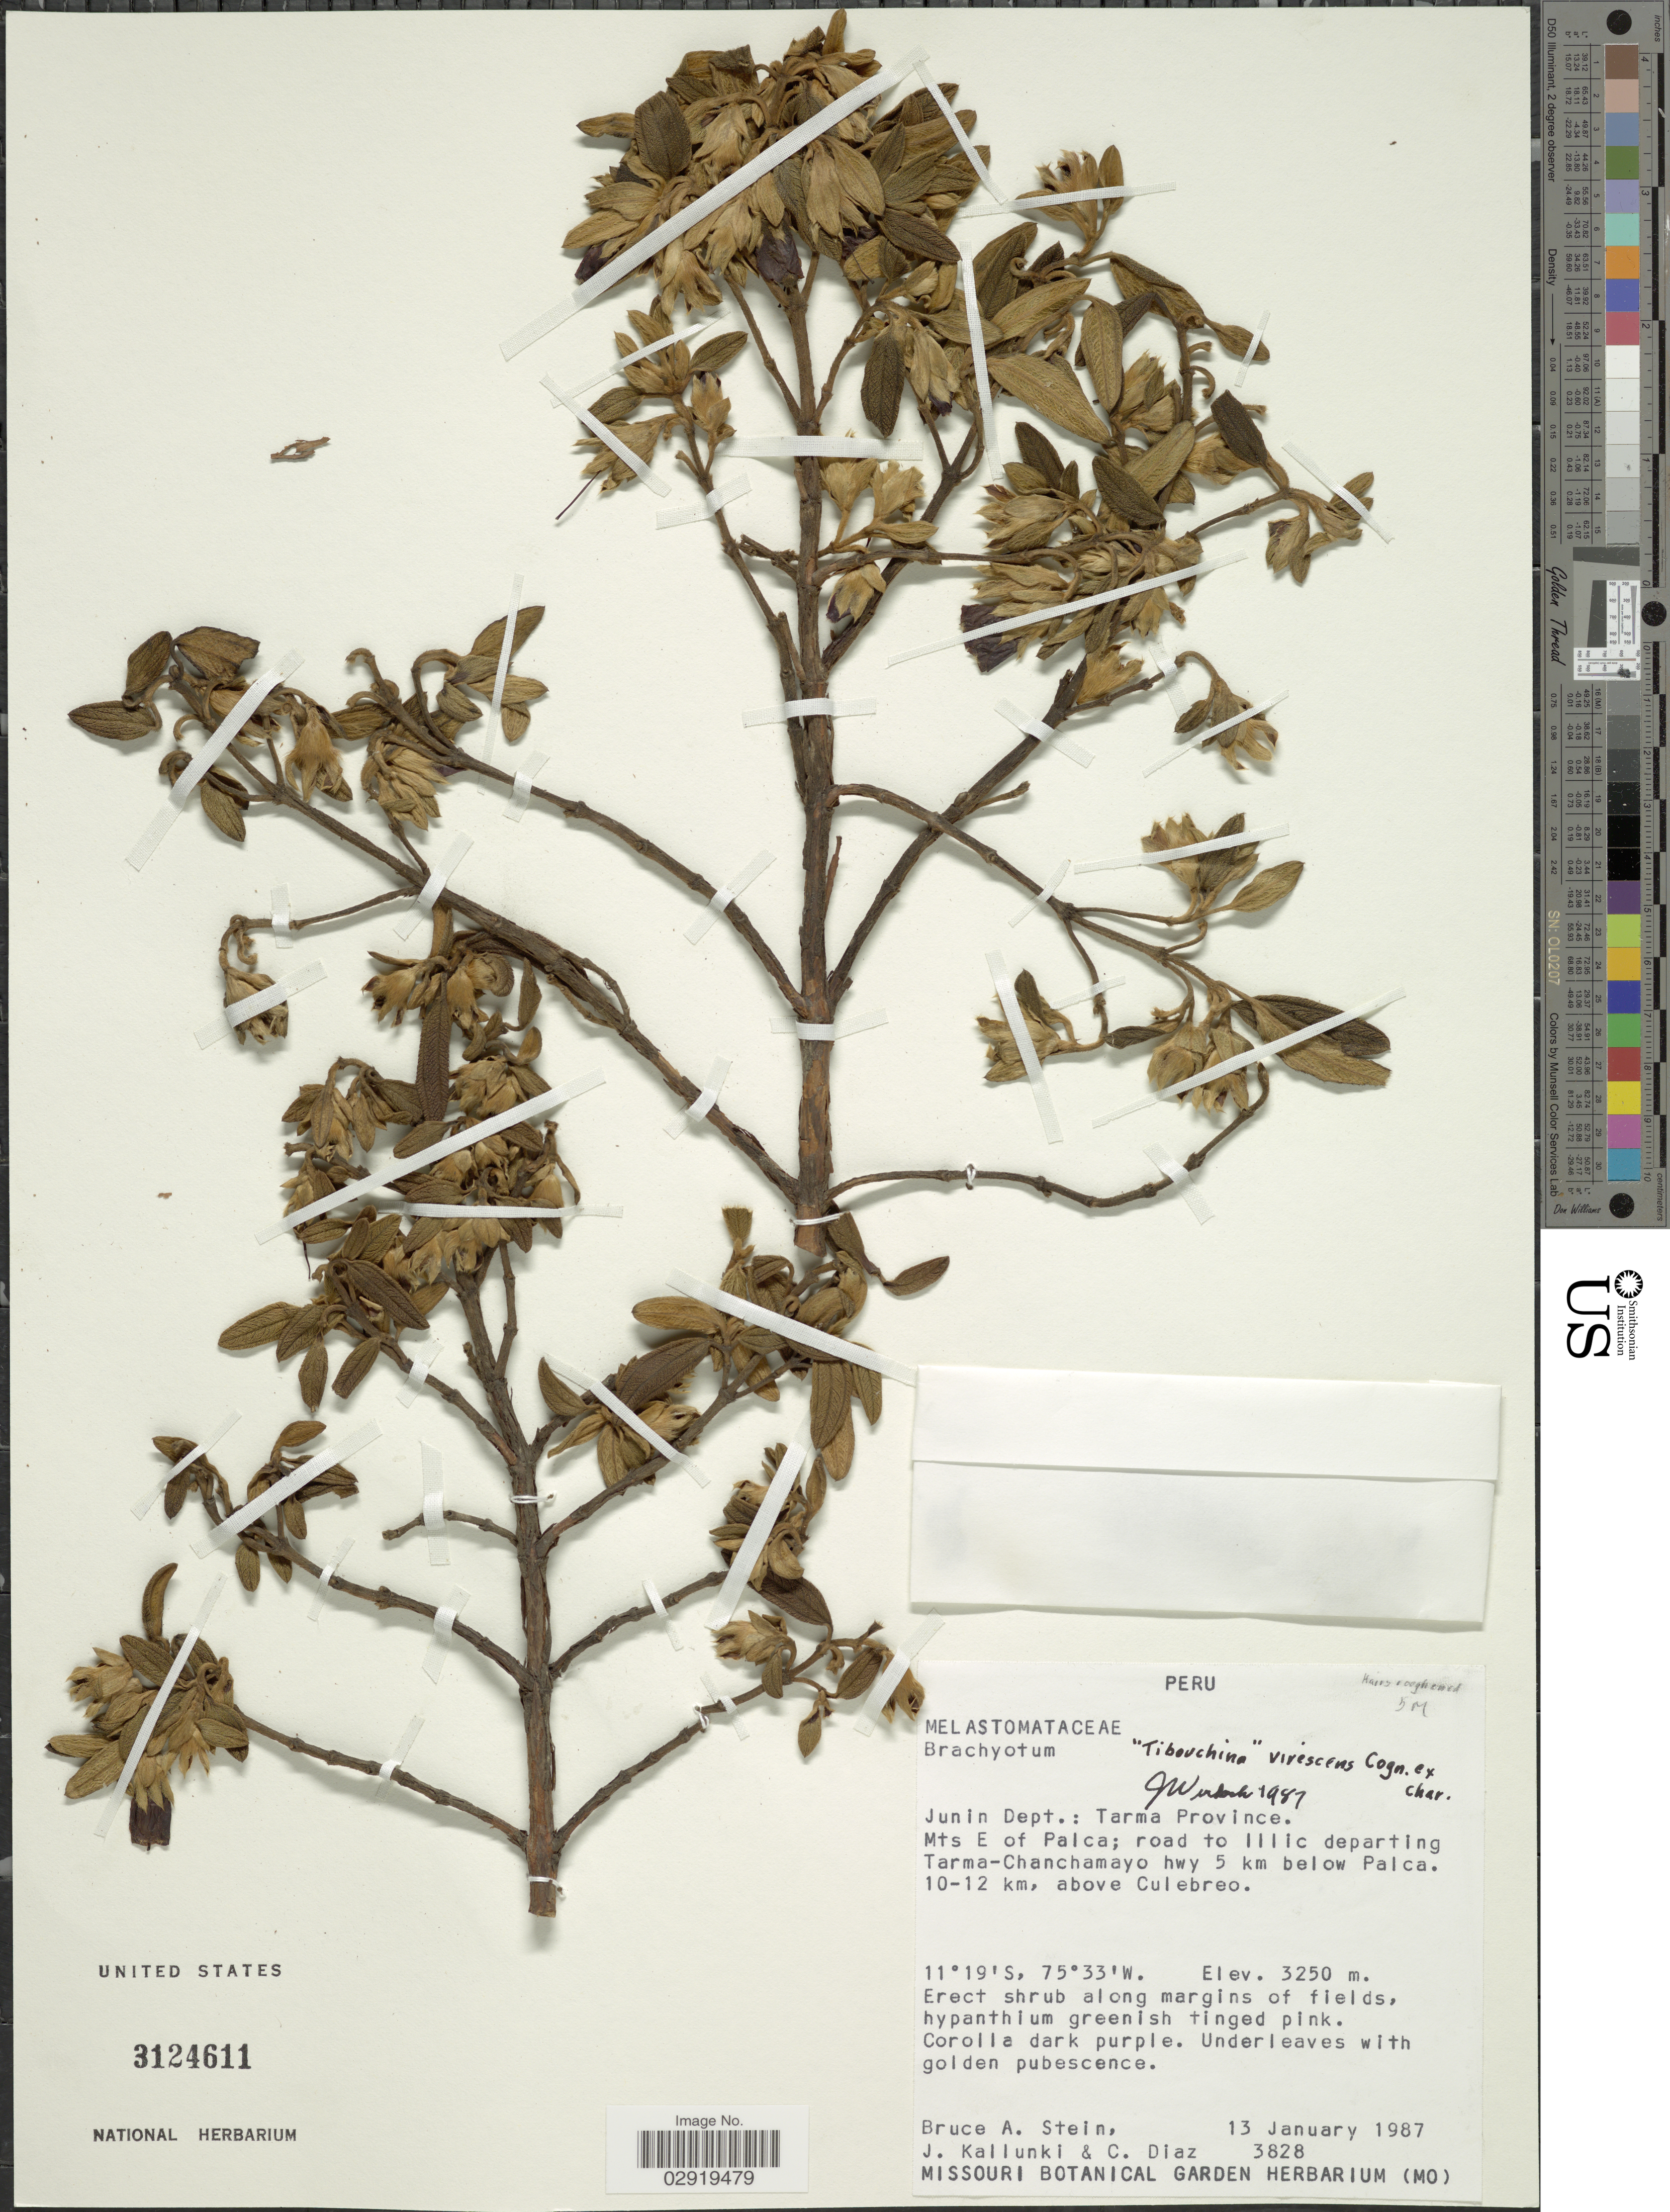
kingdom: Plantae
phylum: Tracheophyta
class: Magnoliopsida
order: Myrtales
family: Melastomataceae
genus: Brachyotum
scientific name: Brachyotum virescens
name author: (Cogn.) Wurdack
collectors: B. A. Stein, J. Kallunki & C. Díaz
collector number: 3828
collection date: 1987-01-13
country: Peru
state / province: Junín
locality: Junin Dept.: Tarma Province. Mts E of Palca; road to Illic departing Tarma-Chanchamayo hwy 5 km below Palca. 10-12 km, above Culebreo.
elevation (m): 3250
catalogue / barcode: US 3124611